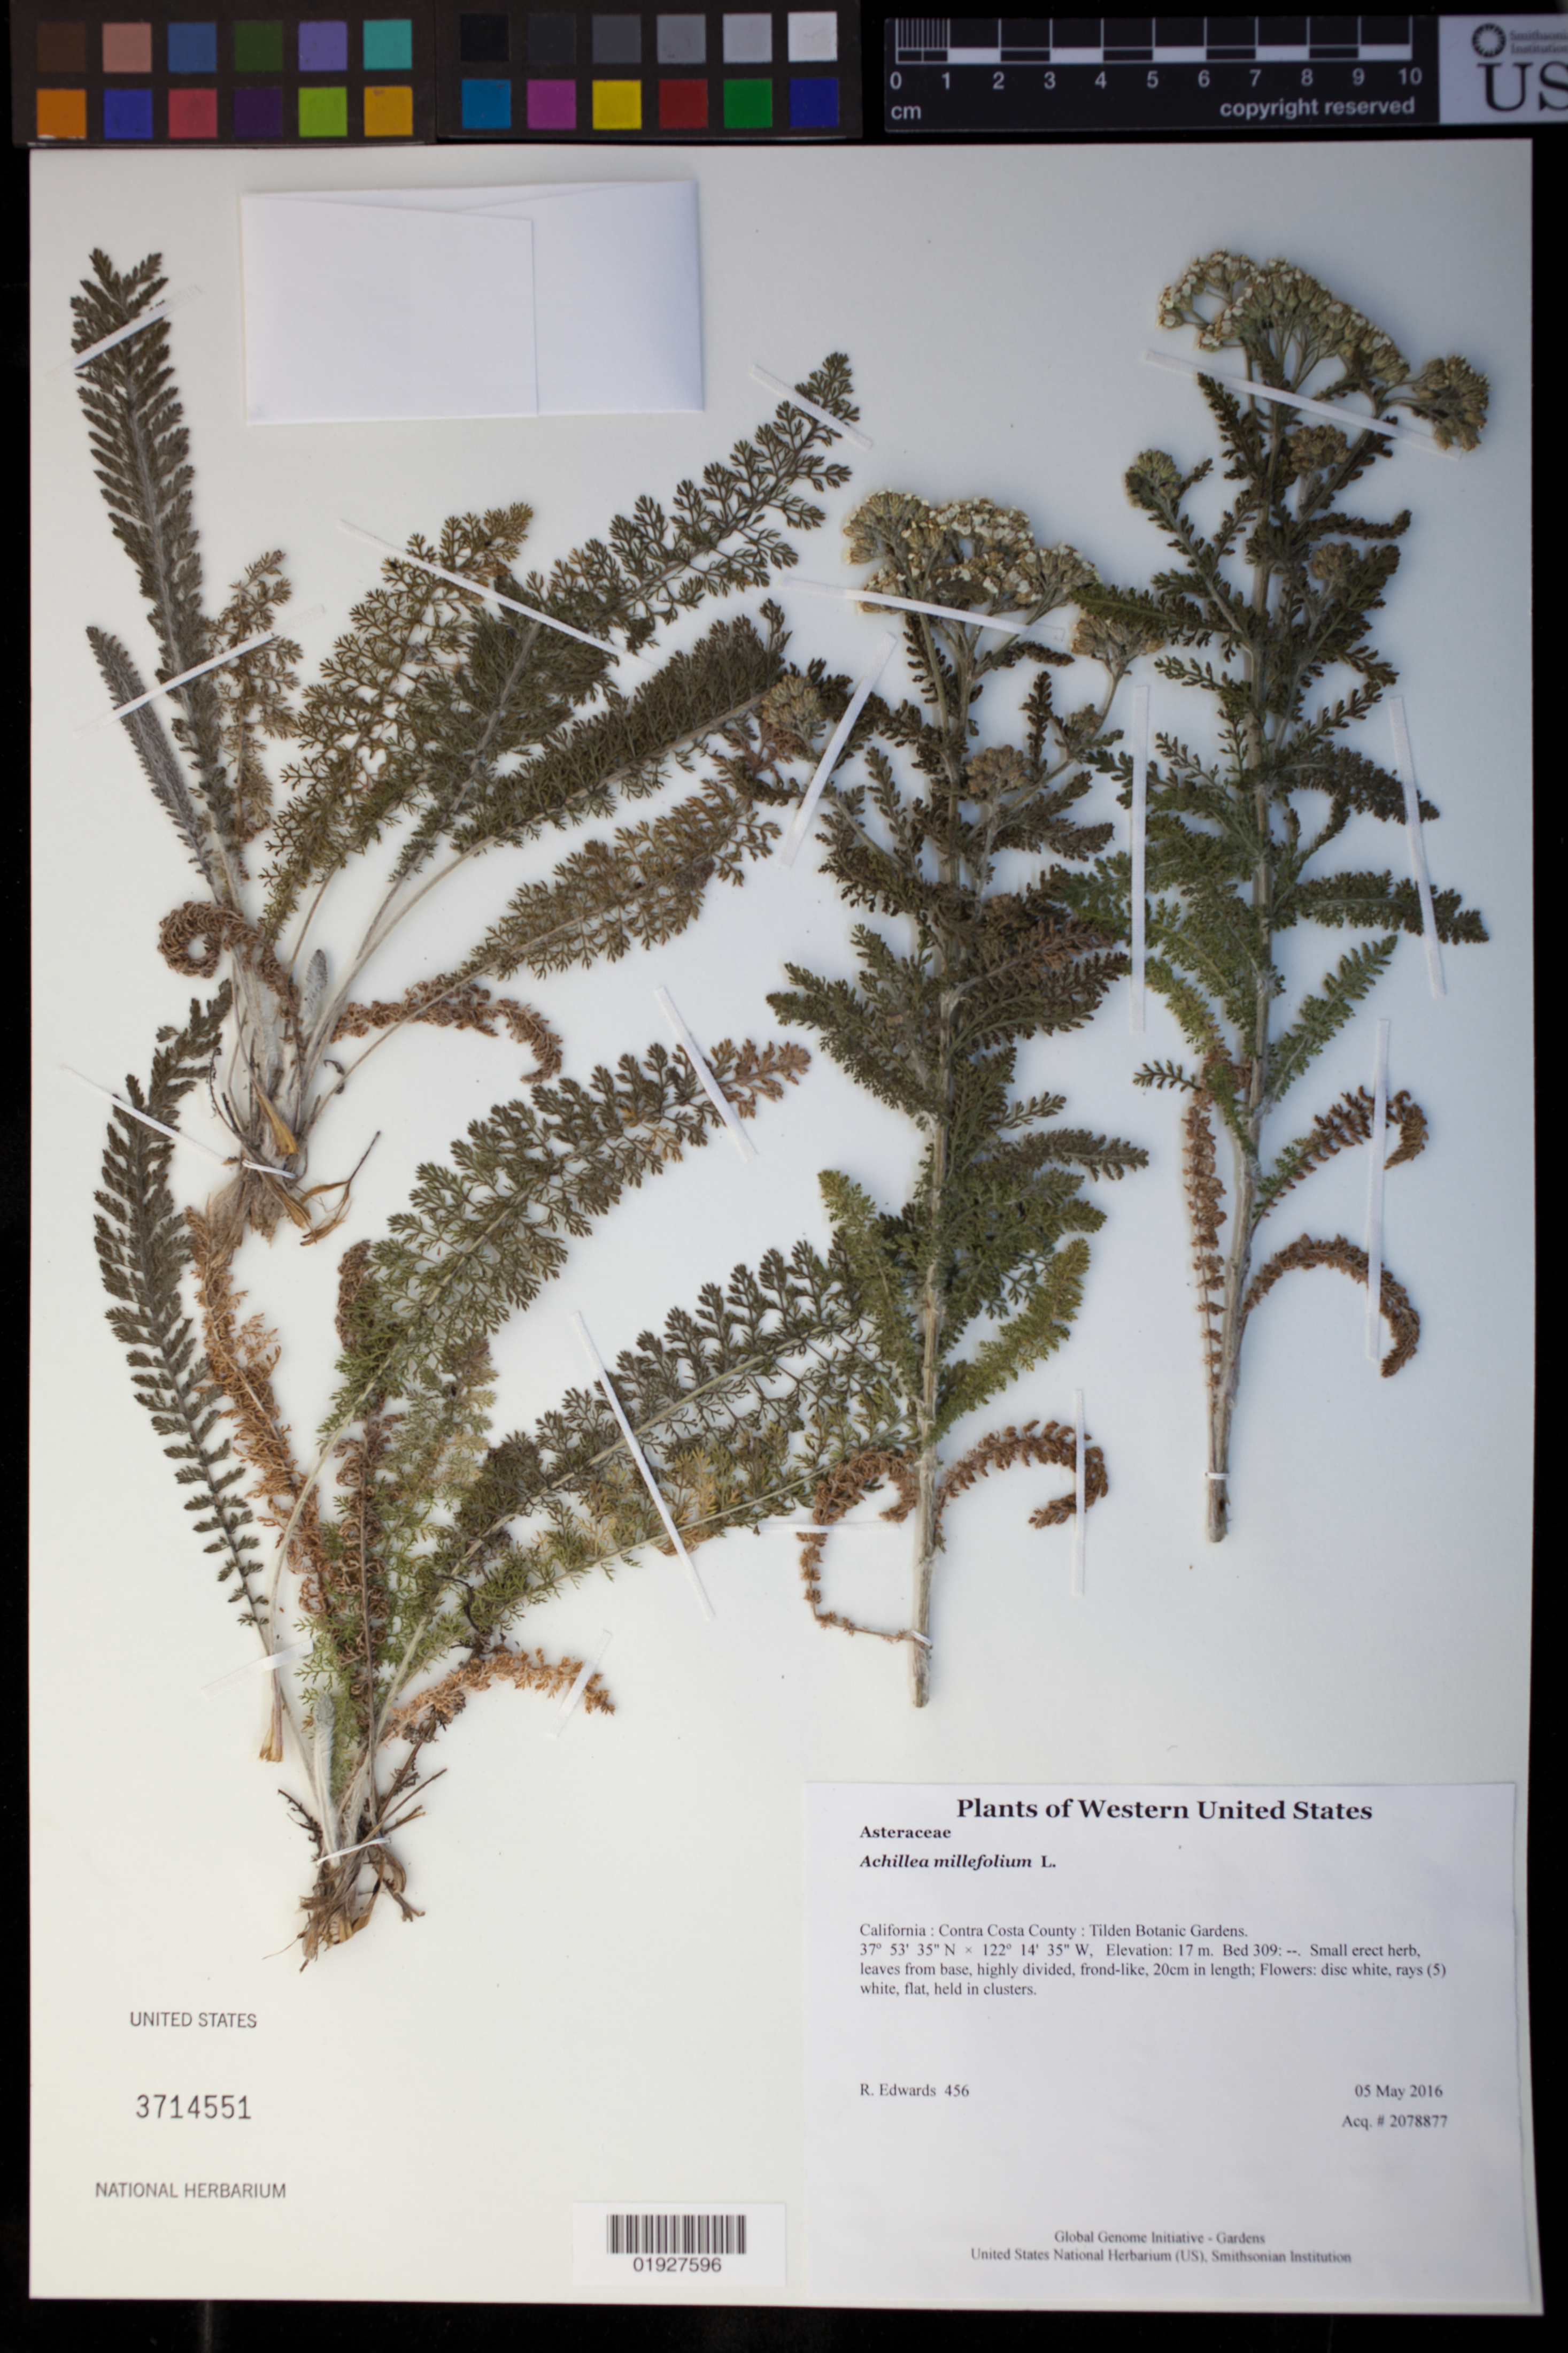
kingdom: Plantae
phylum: Tracheophyta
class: Magnoliopsida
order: Asterales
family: Asteraceae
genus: Achillea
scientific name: Achillea millefolium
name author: L.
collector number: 456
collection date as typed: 5 May 2016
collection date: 2016-05-05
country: United States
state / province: California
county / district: Contra Costa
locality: Tilden Botanic Gardens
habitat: Bed 309: --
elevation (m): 17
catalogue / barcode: US 3714551